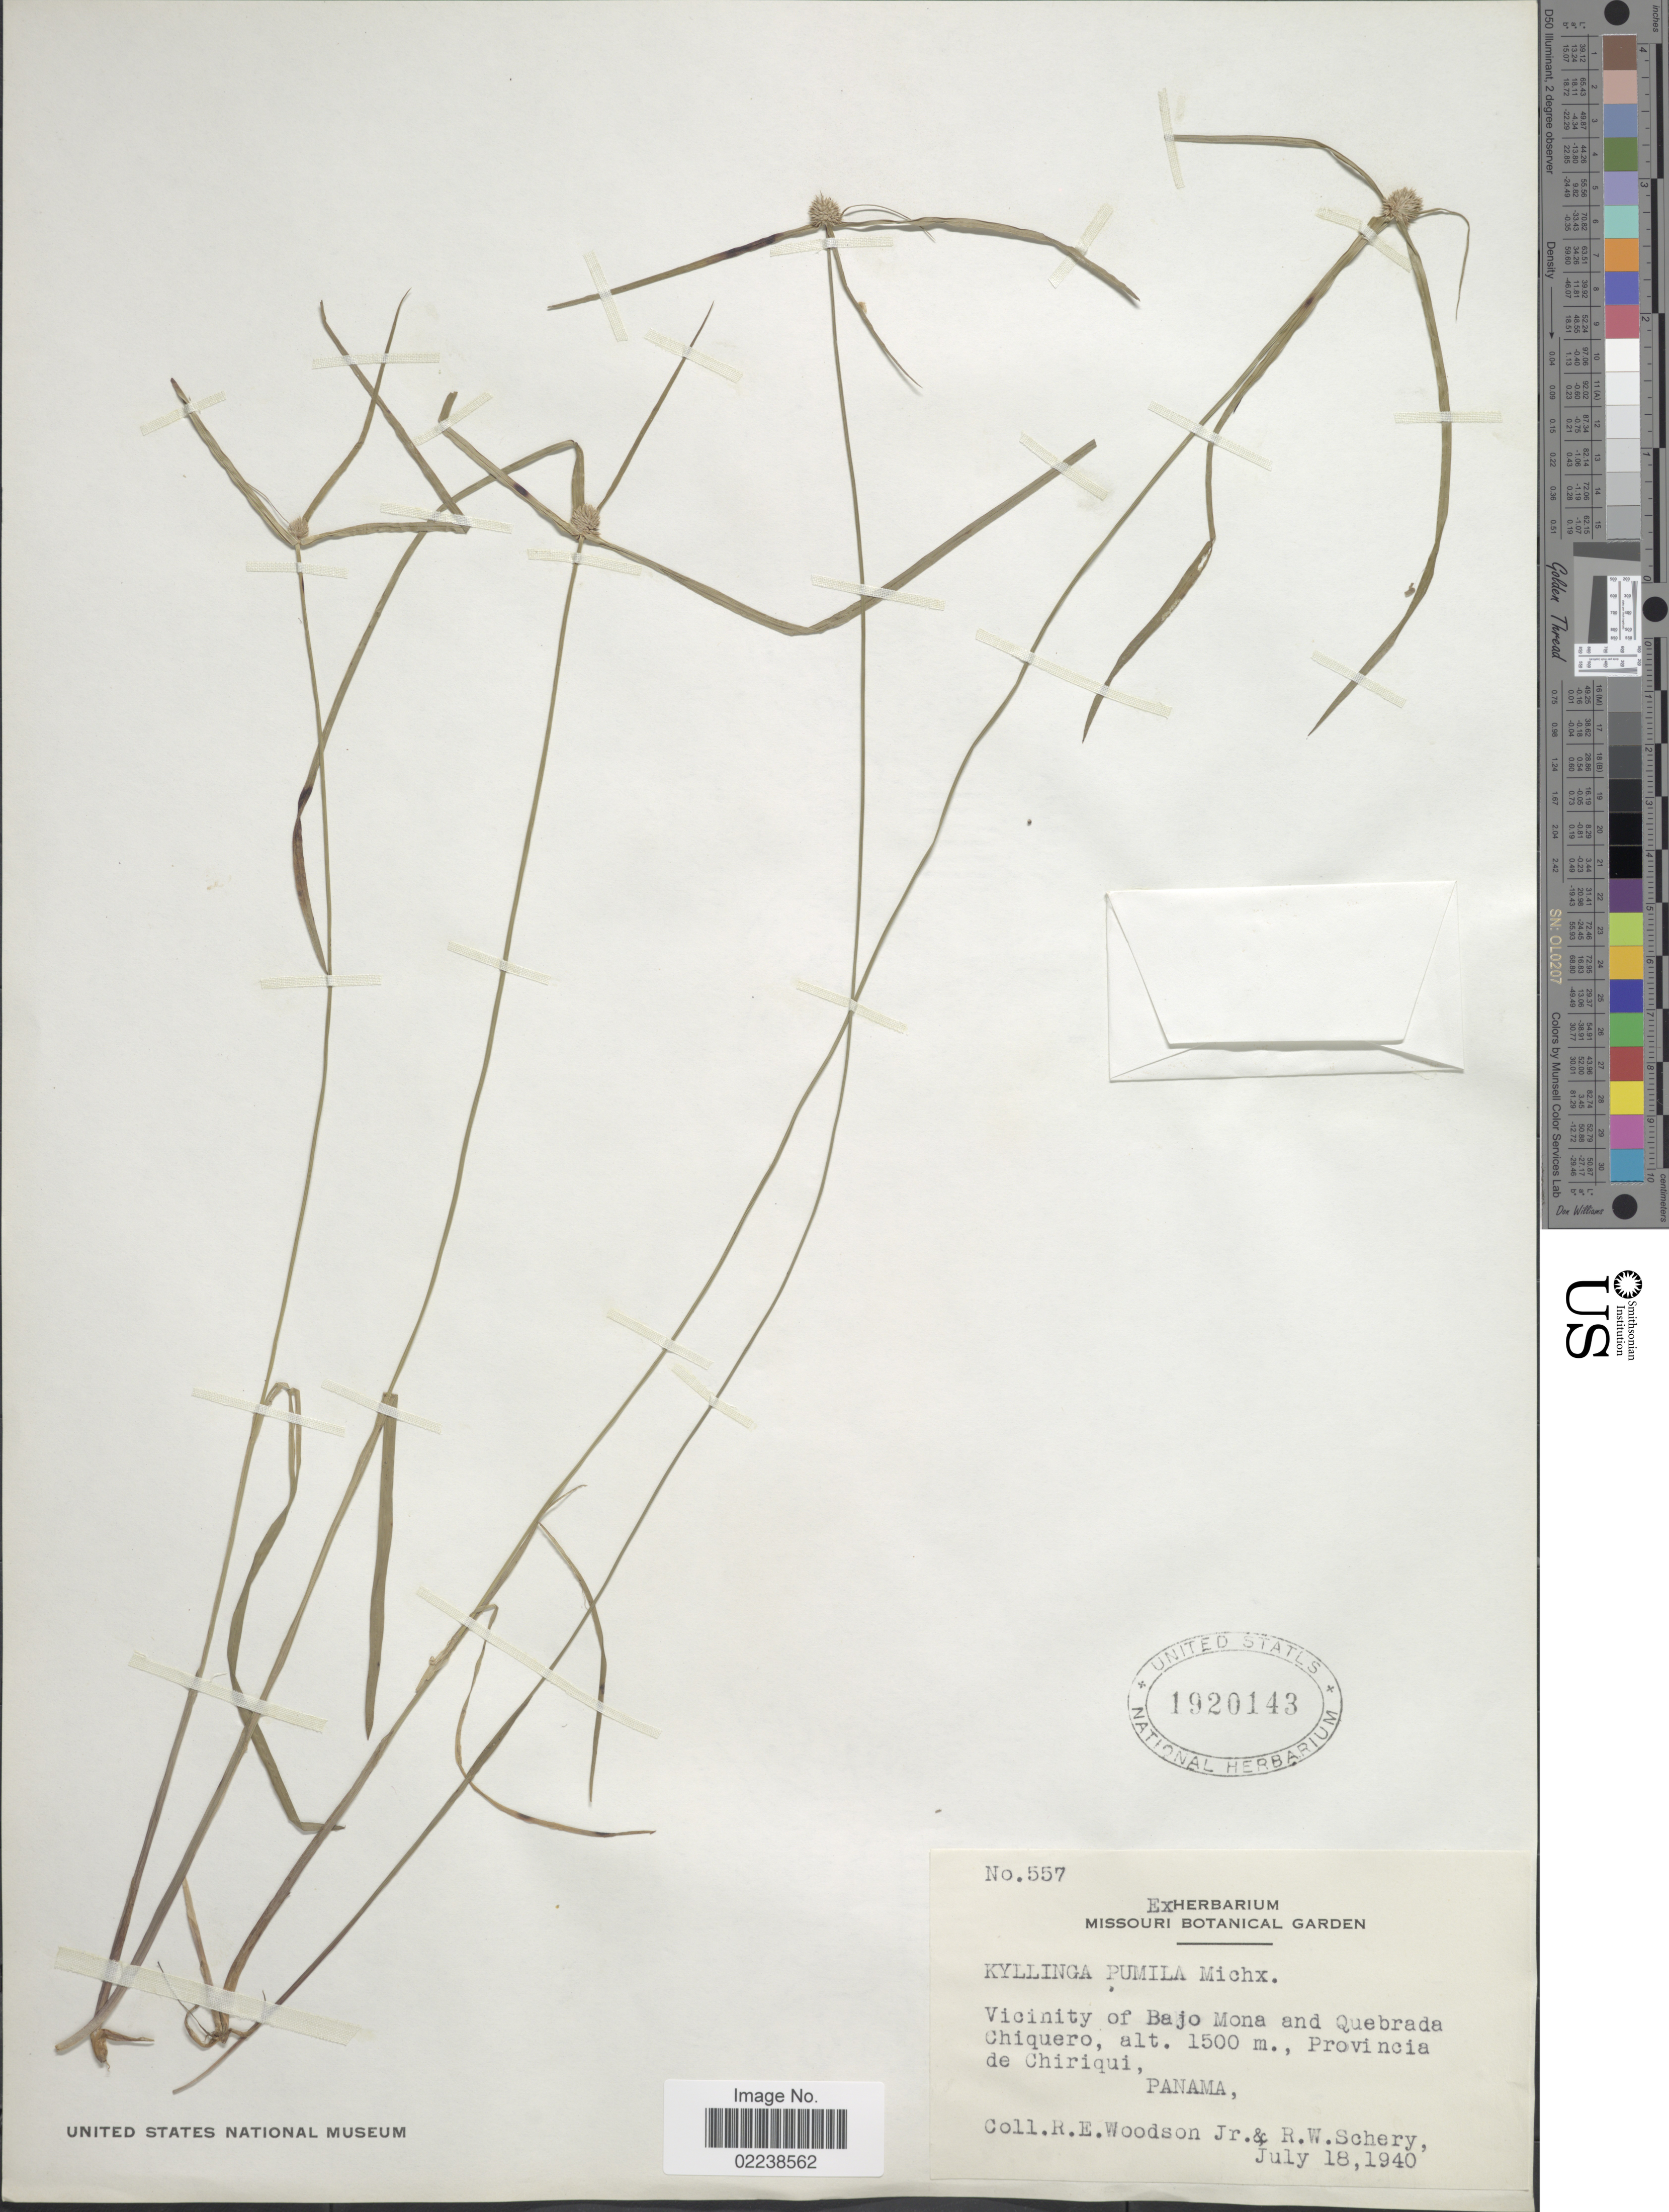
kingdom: Plantae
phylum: Tracheophyta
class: Liliopsida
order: Poales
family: Cyperaceae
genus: Cyperus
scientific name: Cyperus hortensis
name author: (Salzm. ex Steud.) Dorr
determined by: Strong, Mark T., (BOT), Smithsonian Institution - National Museum of Natural History (UNITED STATES)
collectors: R. E. Woodson & R. W. Schery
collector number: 557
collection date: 1940-07-18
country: Panama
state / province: Chiriqui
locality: Vicinity of Bajo Mona and Quebrada Chiquero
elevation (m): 1500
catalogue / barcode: US 1920143